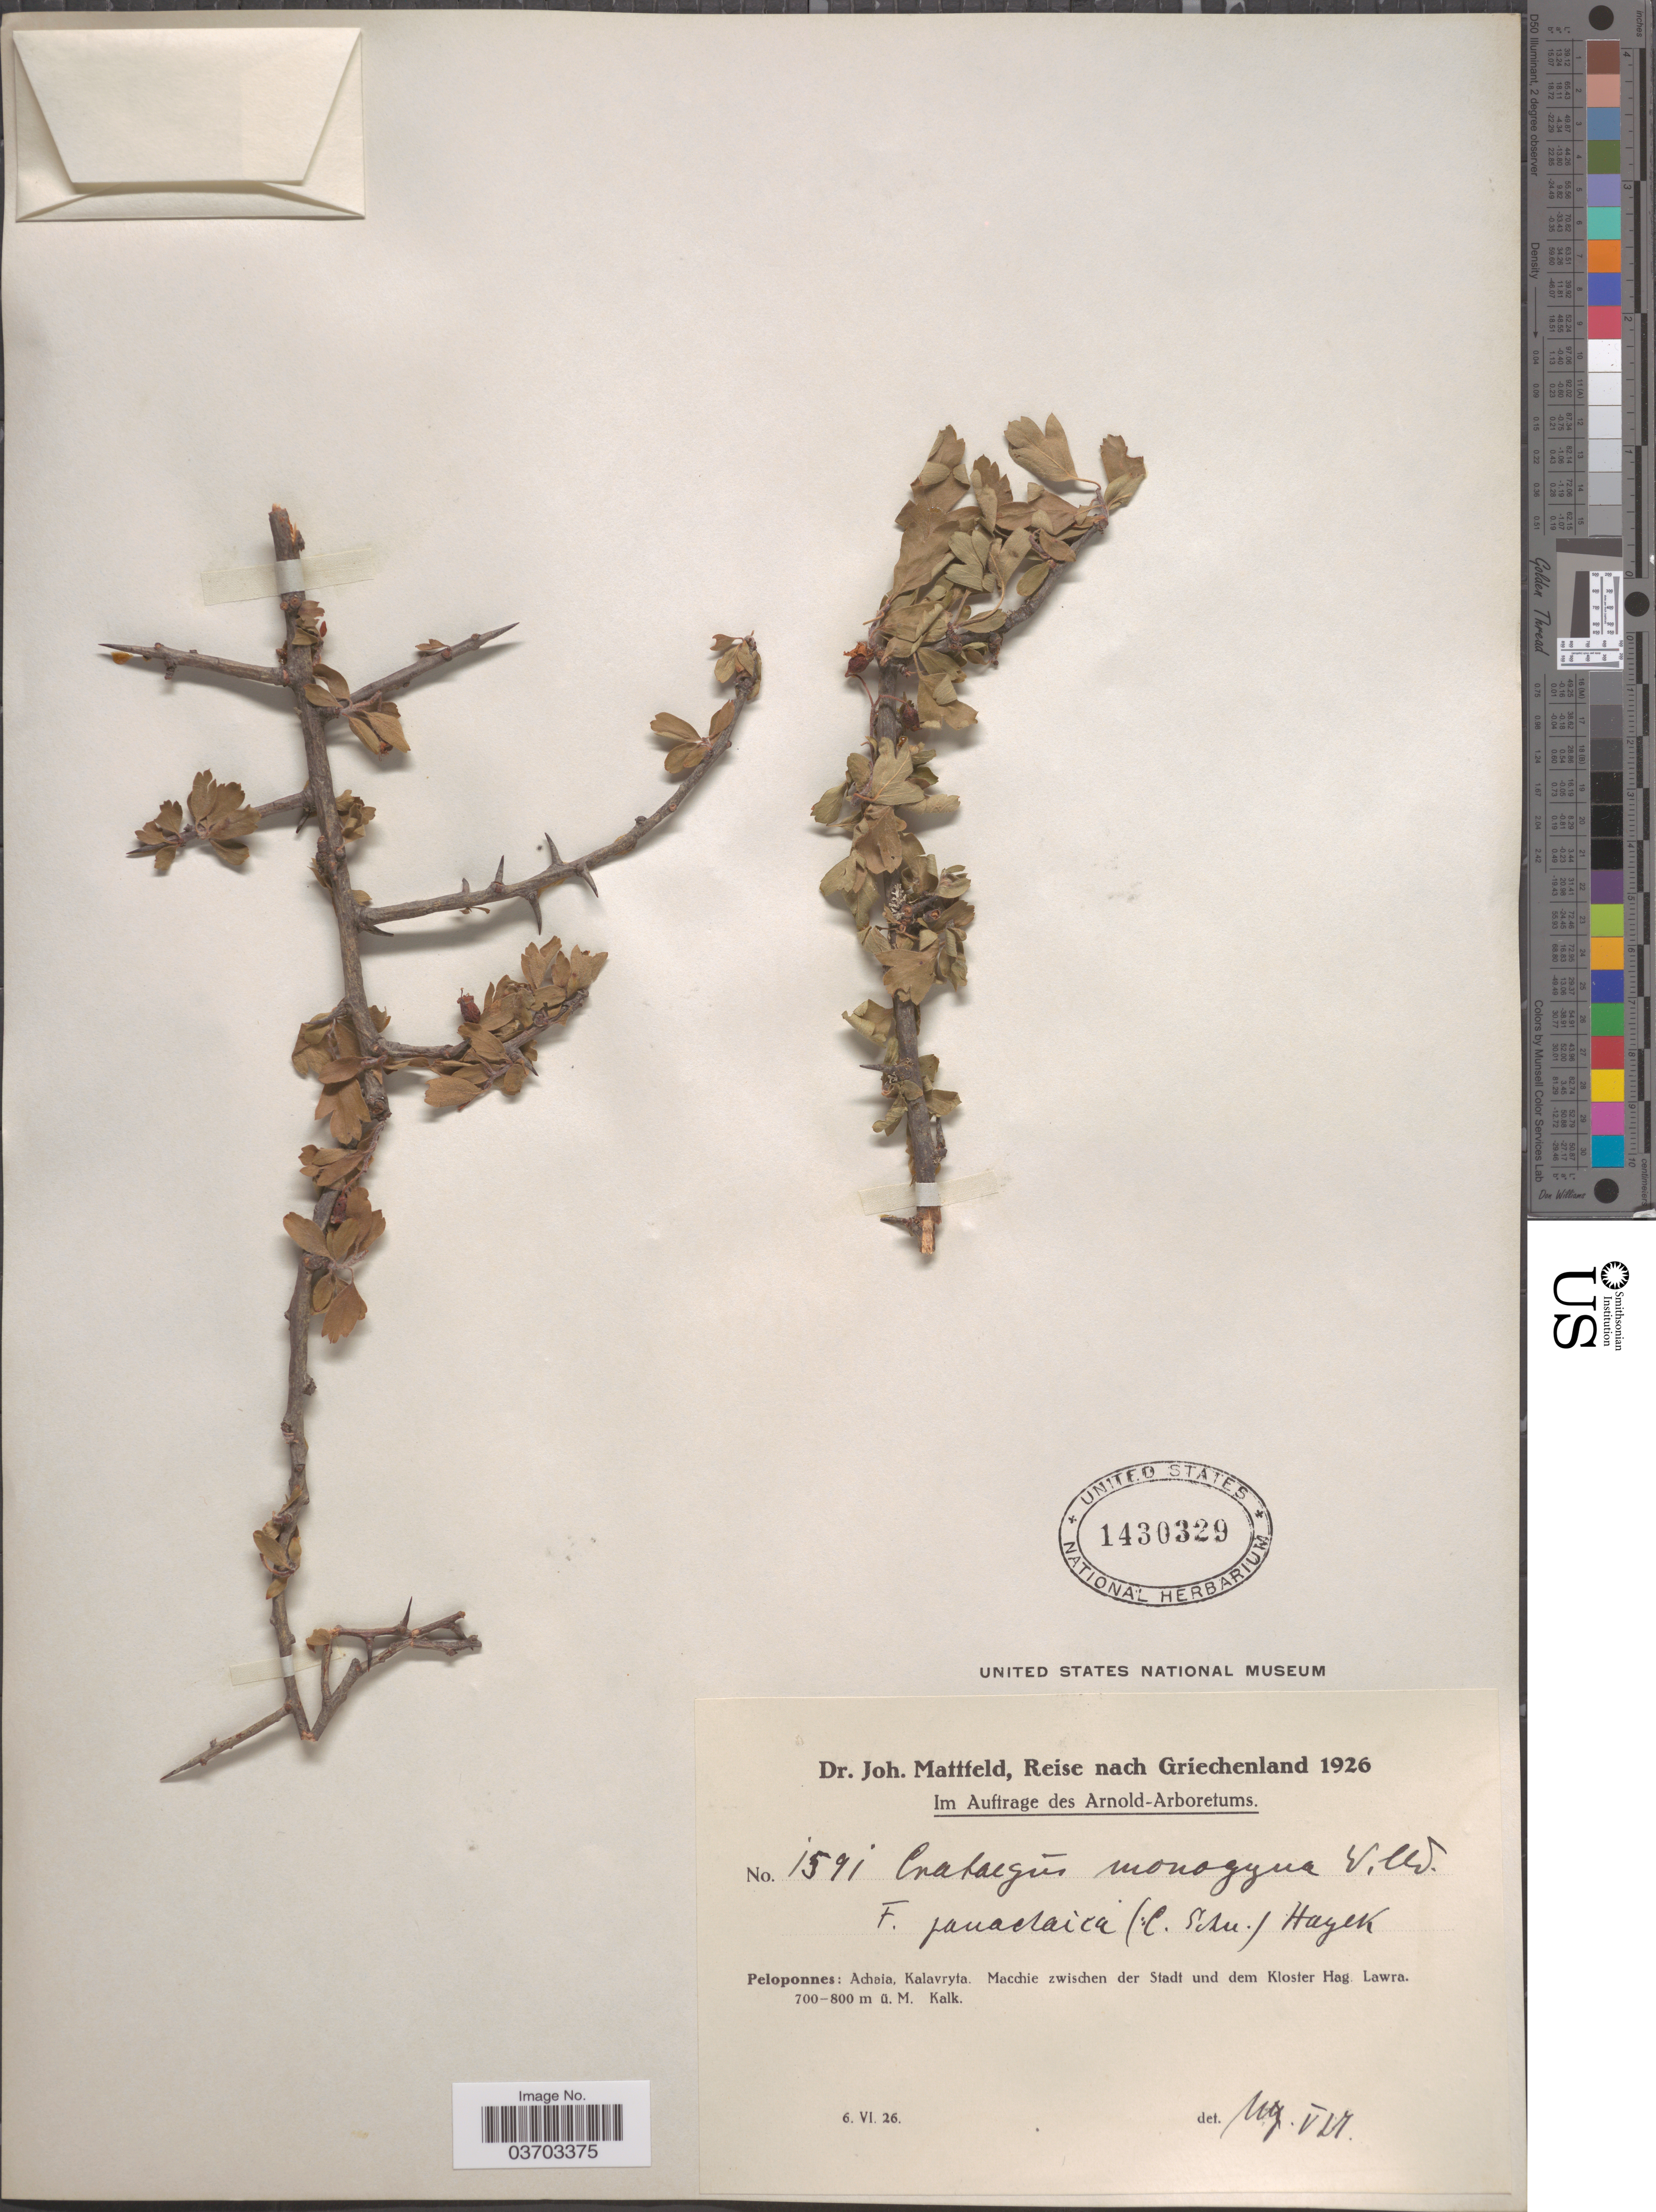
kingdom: Plantae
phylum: Tracheophyta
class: Magnoliopsida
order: Rosales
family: Rosaceae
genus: Crataegus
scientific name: Crataegus monogyna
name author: Lindin.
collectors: J. Mattfeld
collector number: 1591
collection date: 1926-06-06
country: Greece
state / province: Peloponnese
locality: Griechenland. Achaia, Kalavryta. Macchie zwischen der Stadt und dem Kloster Hag. Lawra.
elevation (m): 700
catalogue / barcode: US 1430329